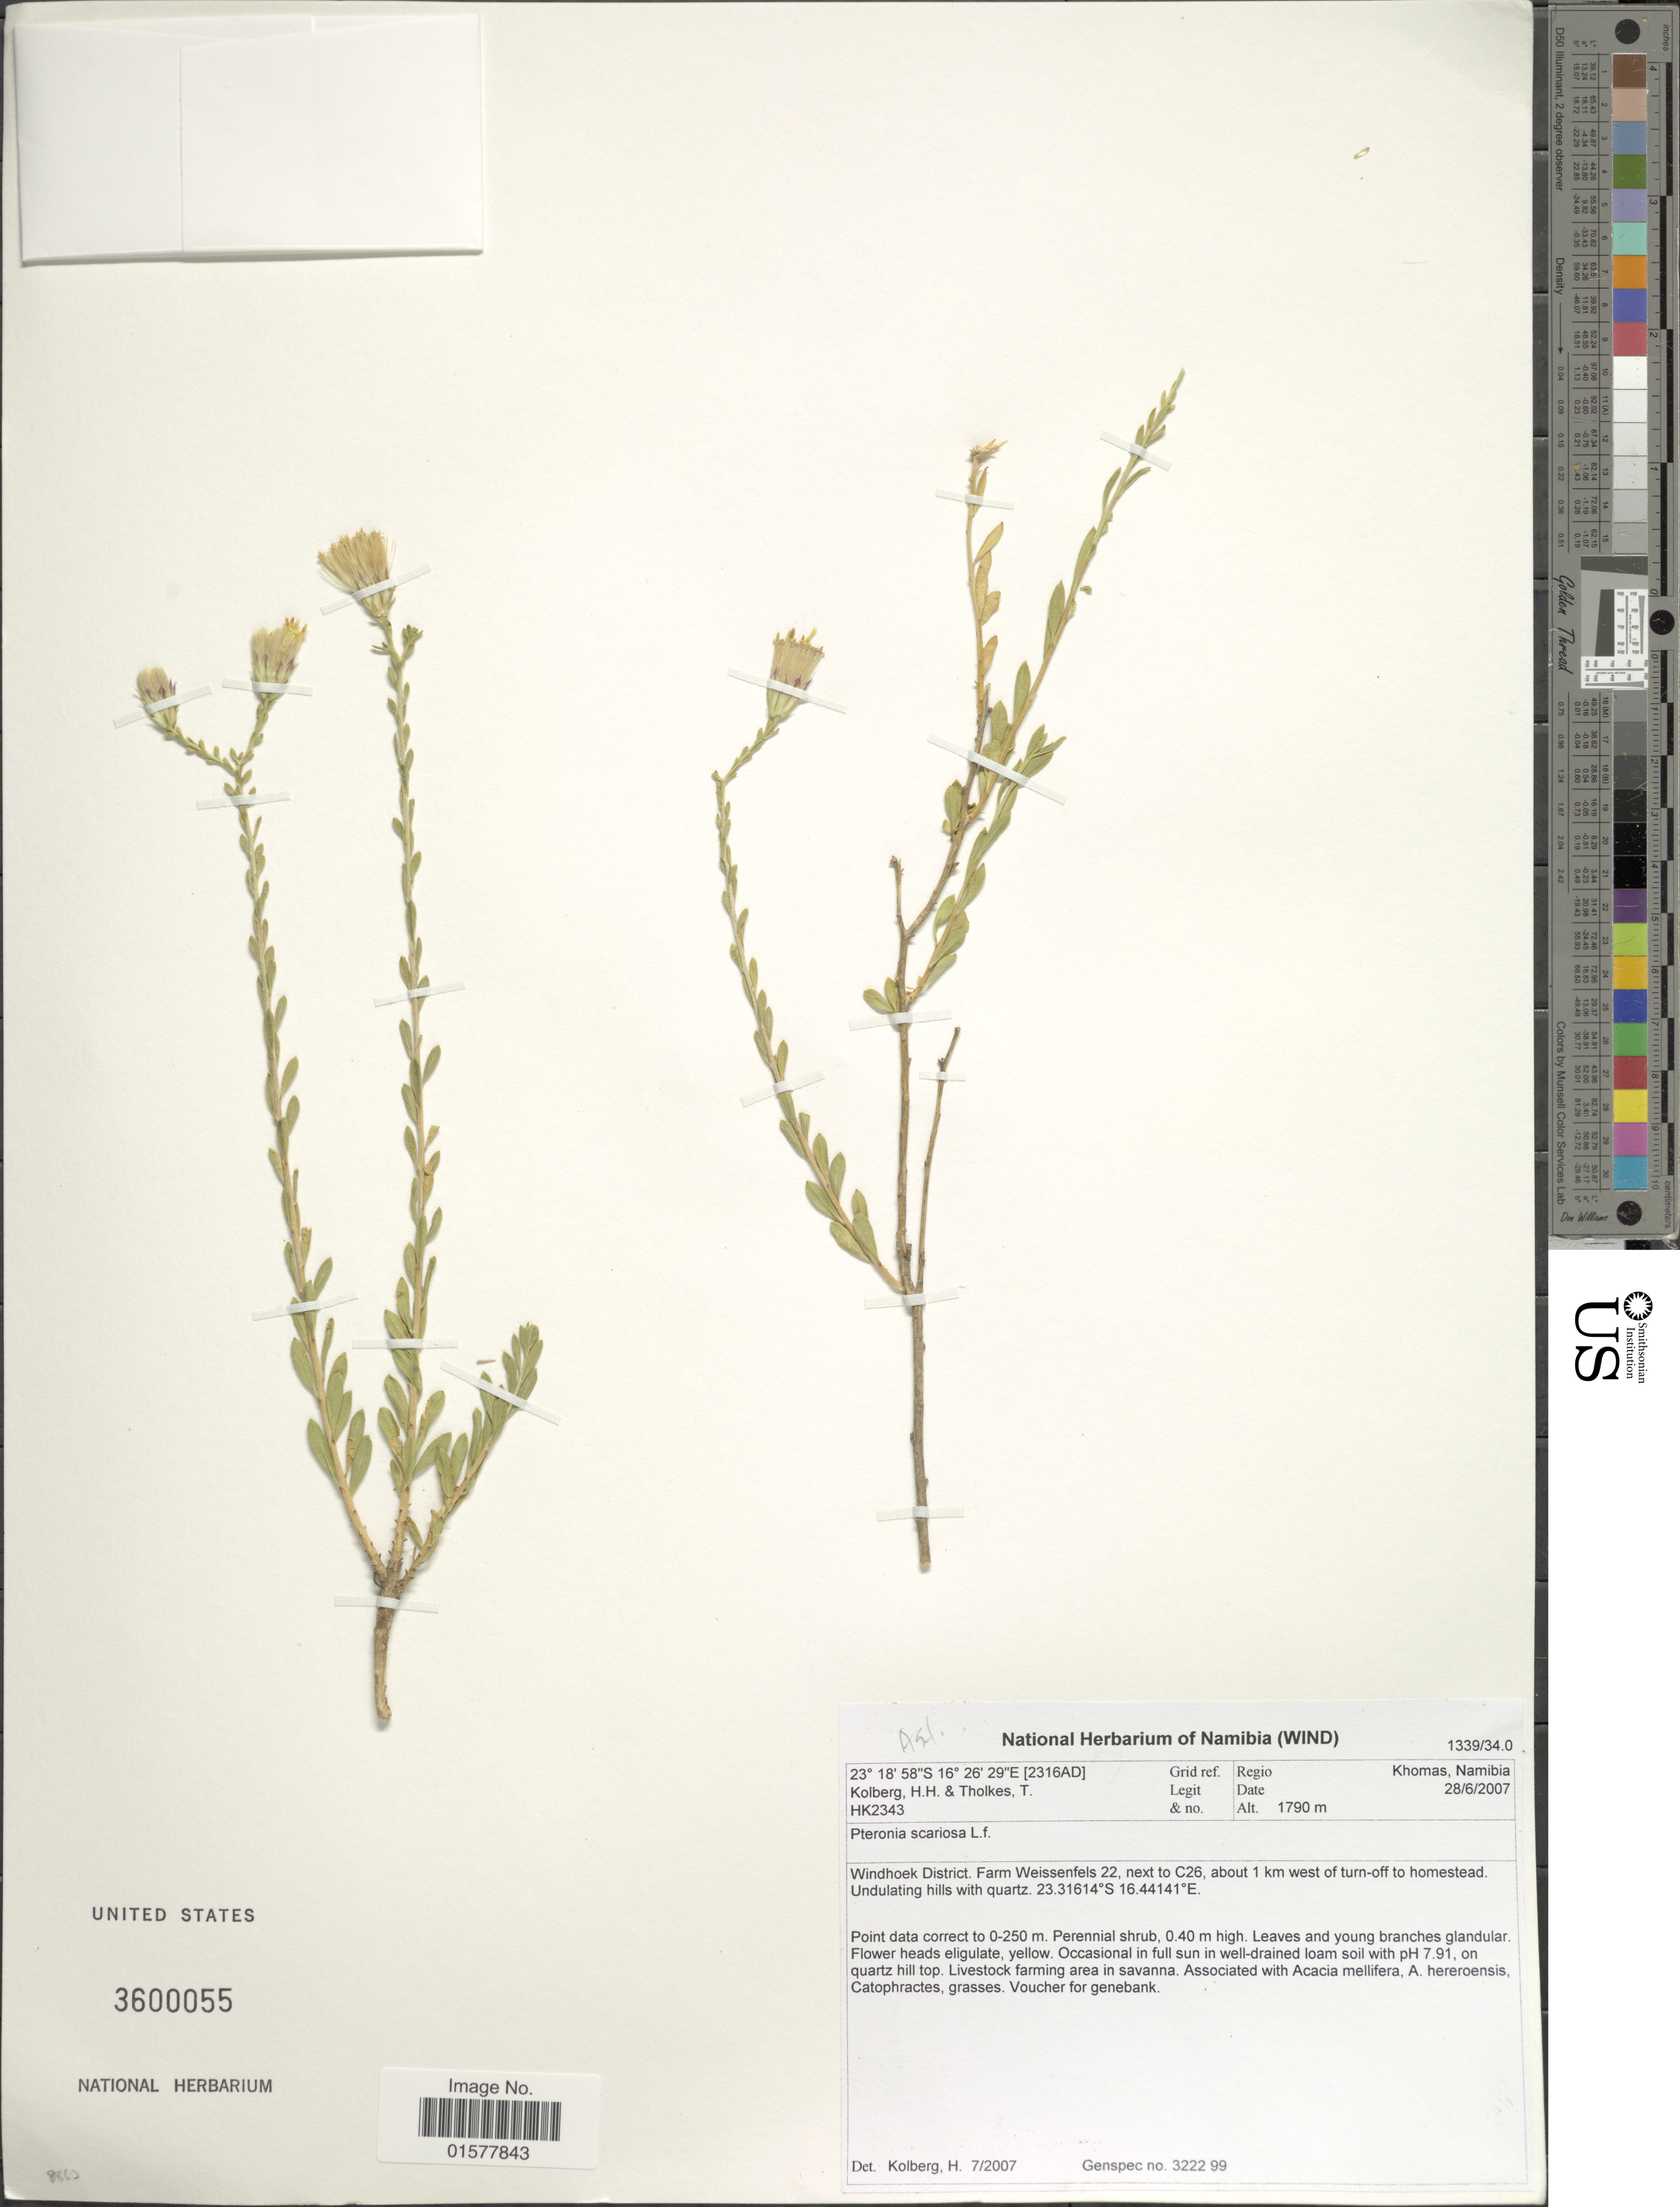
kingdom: Plantae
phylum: Tracheophyta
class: Magnoliopsida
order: Asterales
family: Asteraceae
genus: Pteronia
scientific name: Pteronia scariosa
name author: L. f.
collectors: H. H. Kolberg & T. Tholkes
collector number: HK2343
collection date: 2007-06-28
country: Namibia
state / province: Khomas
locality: Grid ref. [2316AD], Regio Khomas, Namibia, Windhoek District, Farm Weissenfels 22, next to C26, about 1 km west of turn-off to homestead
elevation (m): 1790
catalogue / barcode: US 3600055